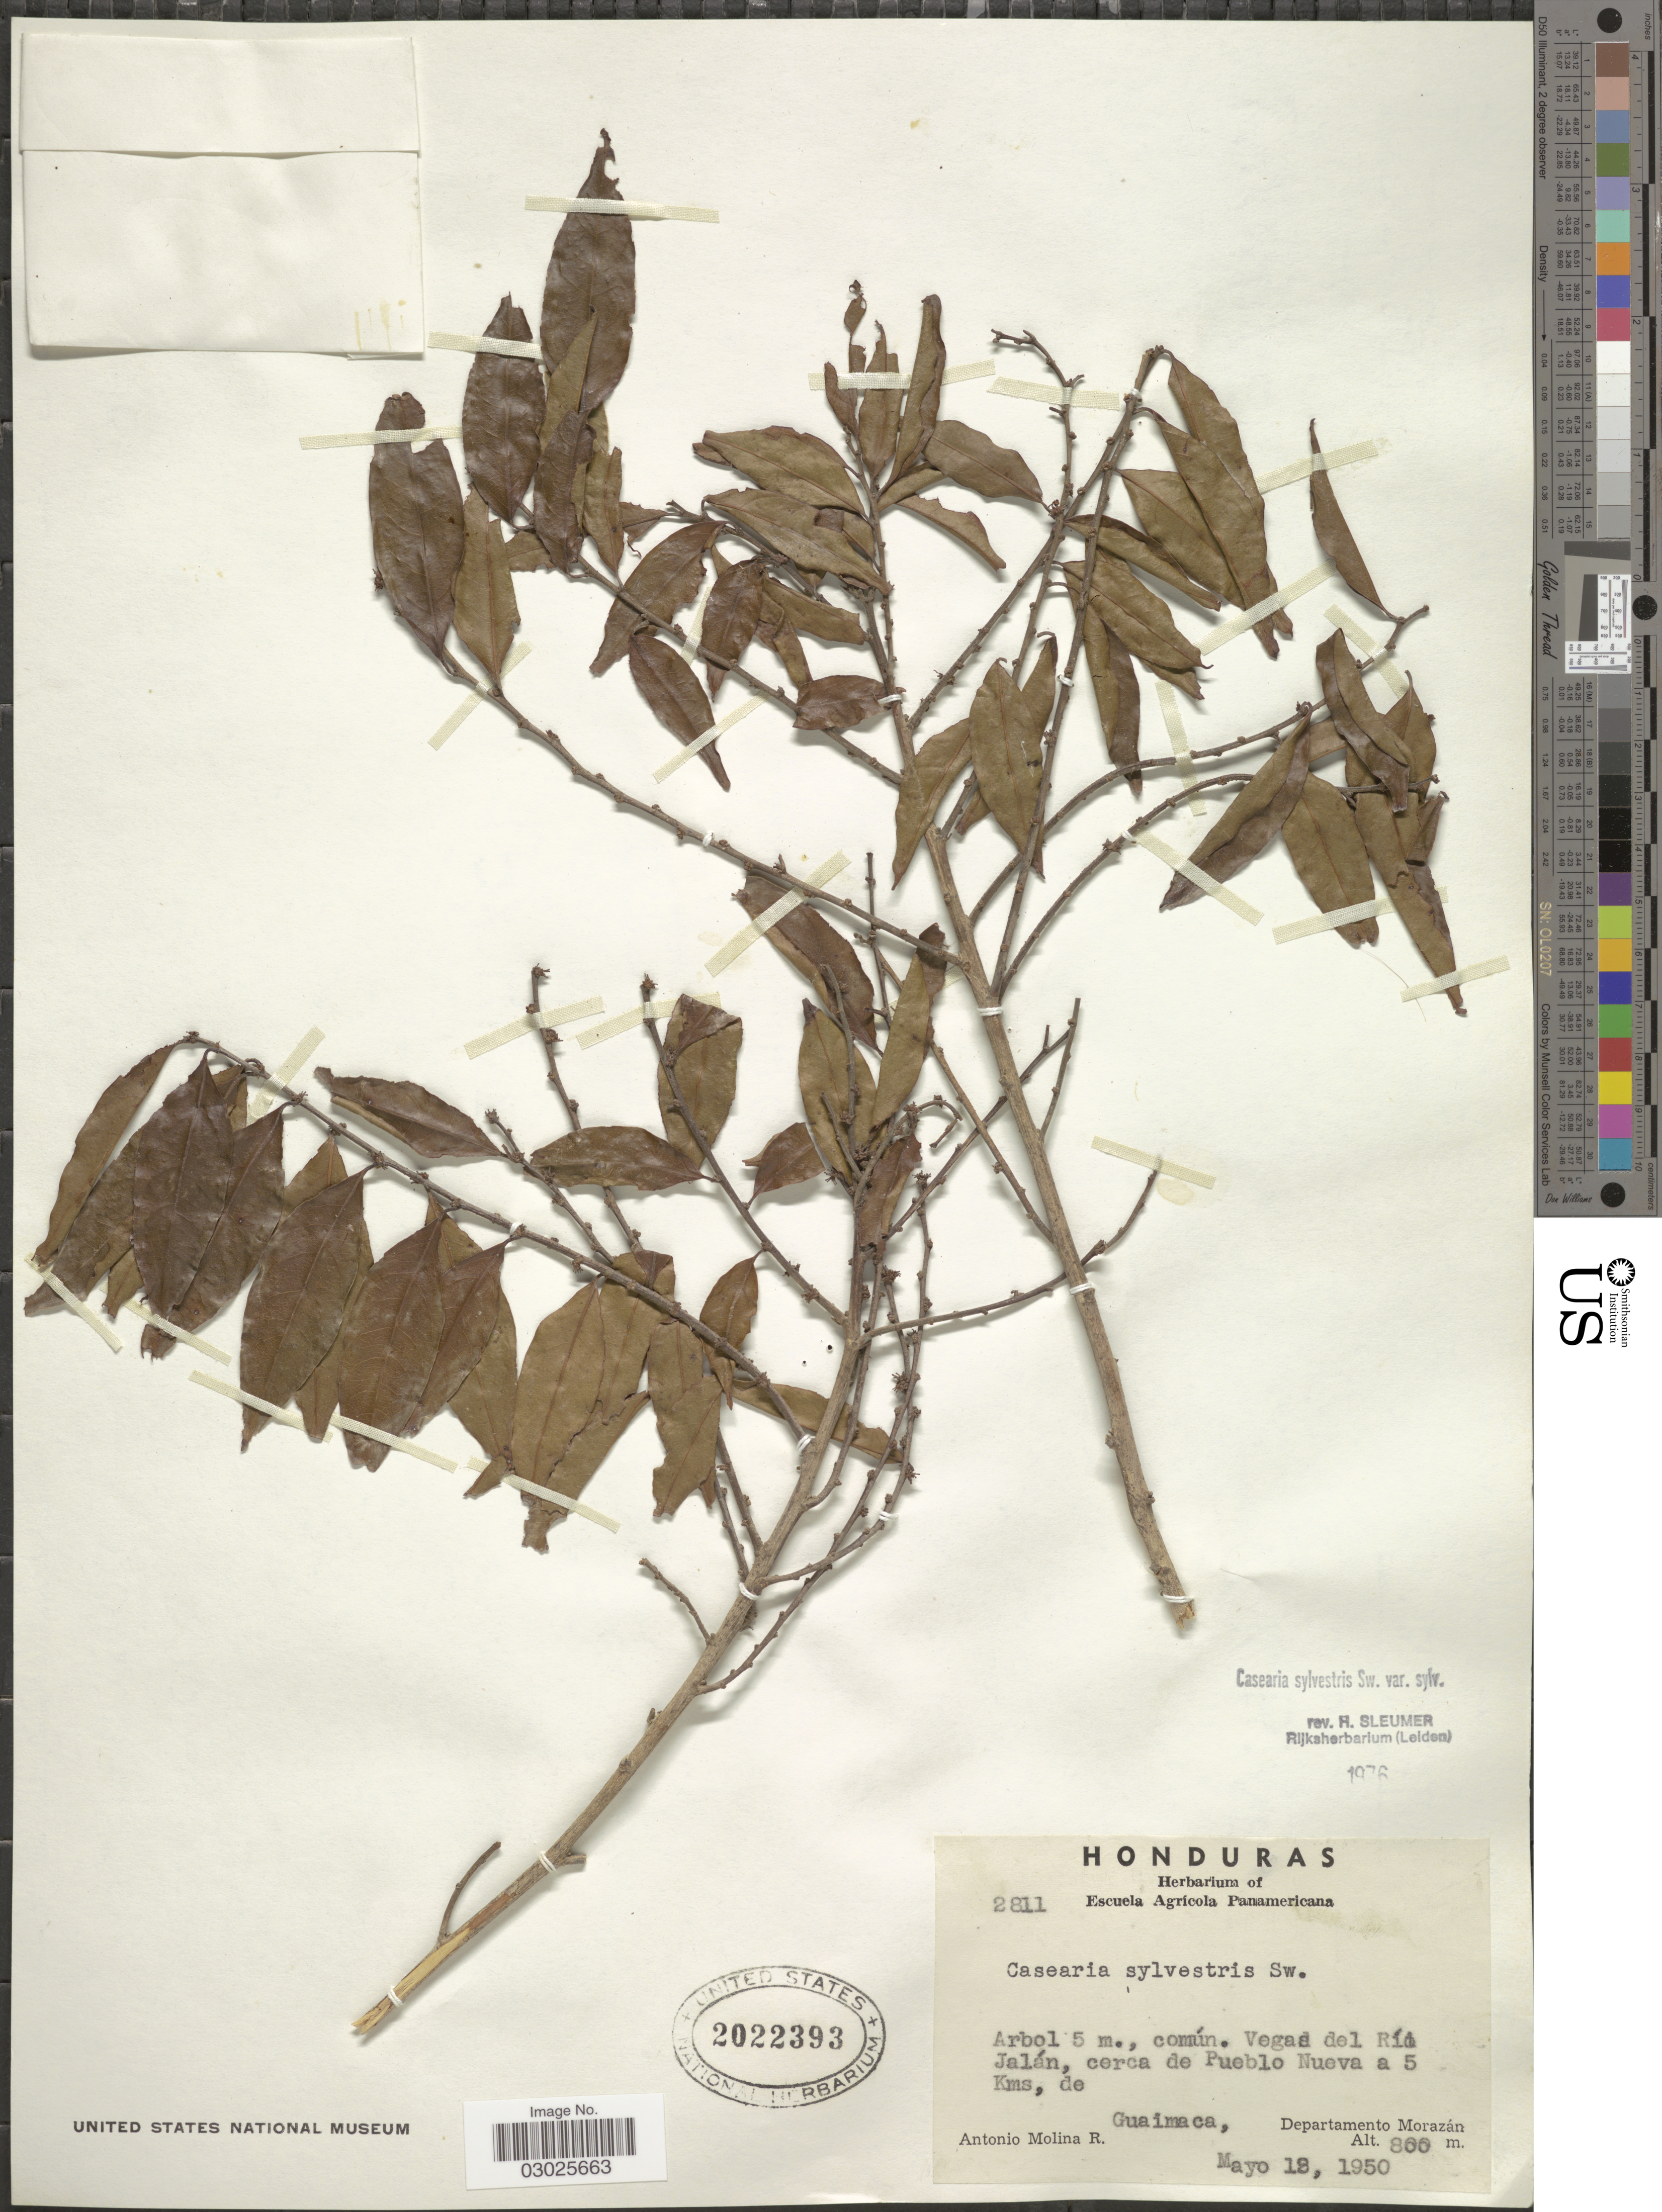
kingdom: Plantae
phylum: Tracheophyta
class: Magnoliopsida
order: Malpighiales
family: Salicaceae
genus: Casearia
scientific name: Casearia sylvestris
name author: Sw.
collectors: A. Molina R.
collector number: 2811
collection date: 1950-05-18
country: Honduras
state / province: Fco. Morazán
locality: Vegas del Río Jalán, cerca de Pueblo Nueva a 5 Kms, de Guaimaca, Departamento Morazán.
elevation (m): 800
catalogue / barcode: US 2022393